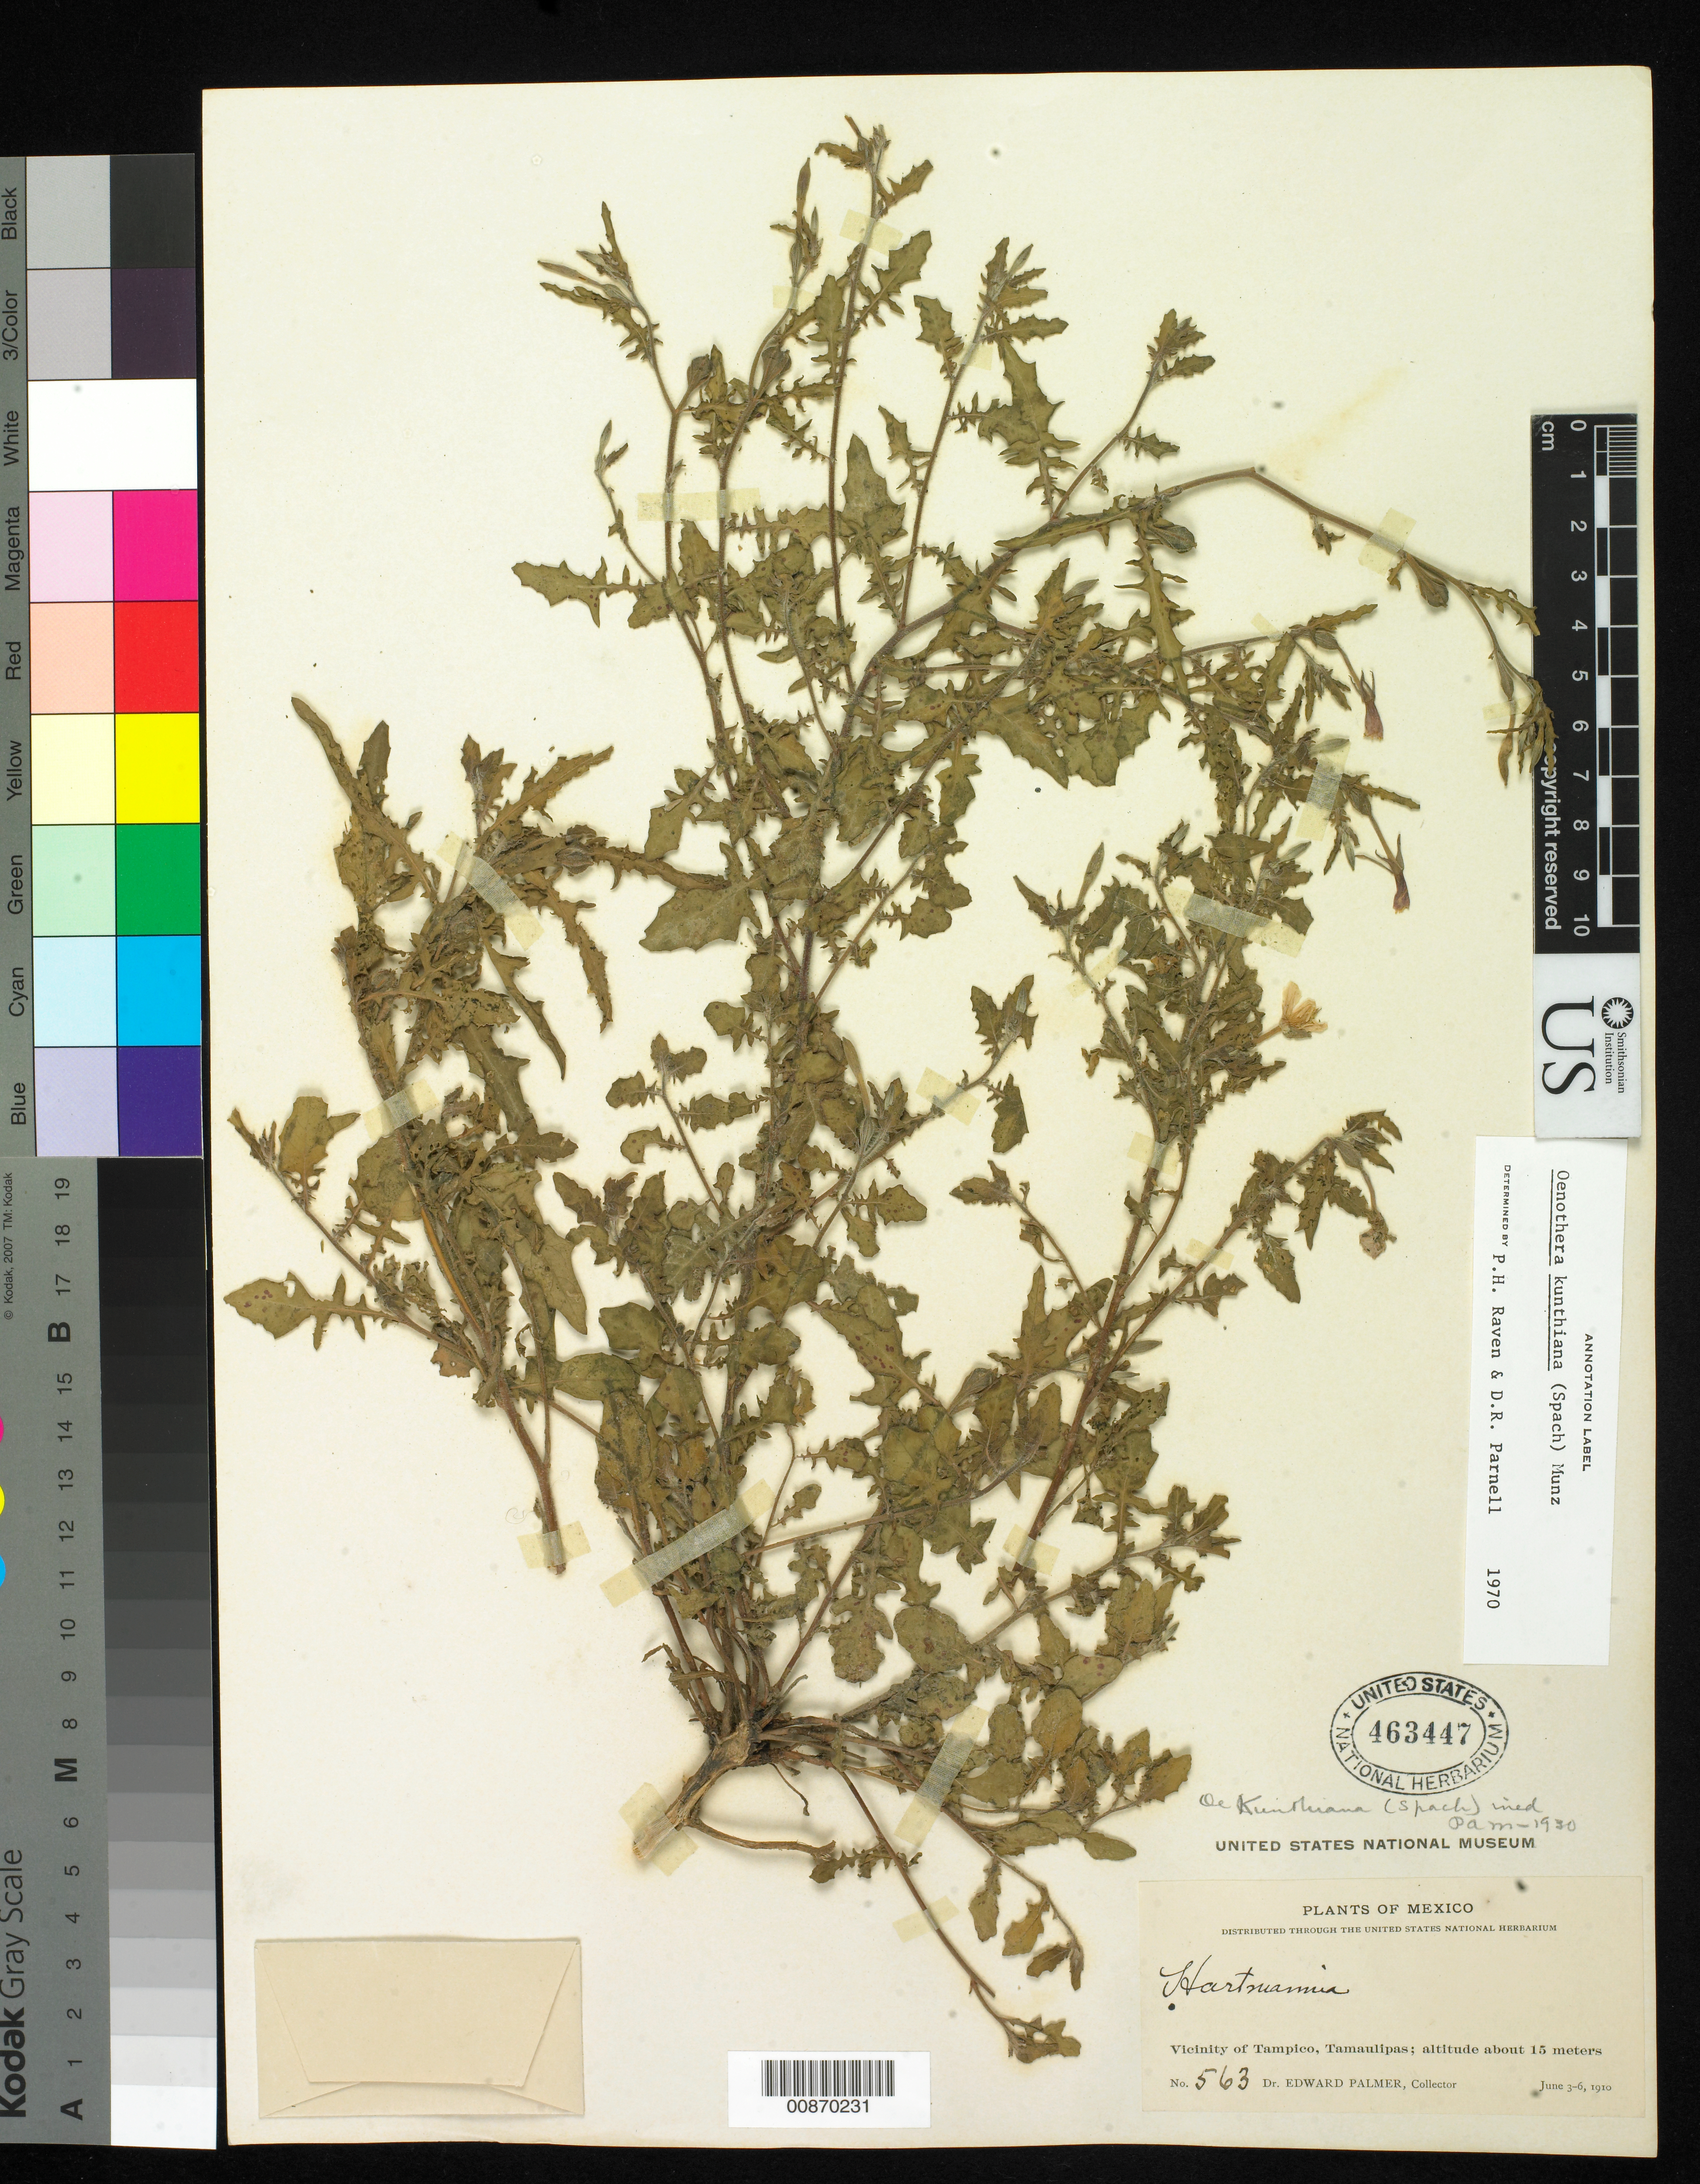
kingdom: Plantae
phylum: Tracheophyta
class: Magnoliopsida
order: Myrtales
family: Onagraceae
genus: Oenothera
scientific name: Oenothera kunthiana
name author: (Spach) Munz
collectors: E. Palmer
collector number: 563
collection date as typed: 03 Jun 1910 to 06 Jun 1910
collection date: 1910-06-03/1910-06-06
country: Mexico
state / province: Tamaulipas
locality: Vicinity of Tampico, Tamaulipas.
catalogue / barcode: US 463447